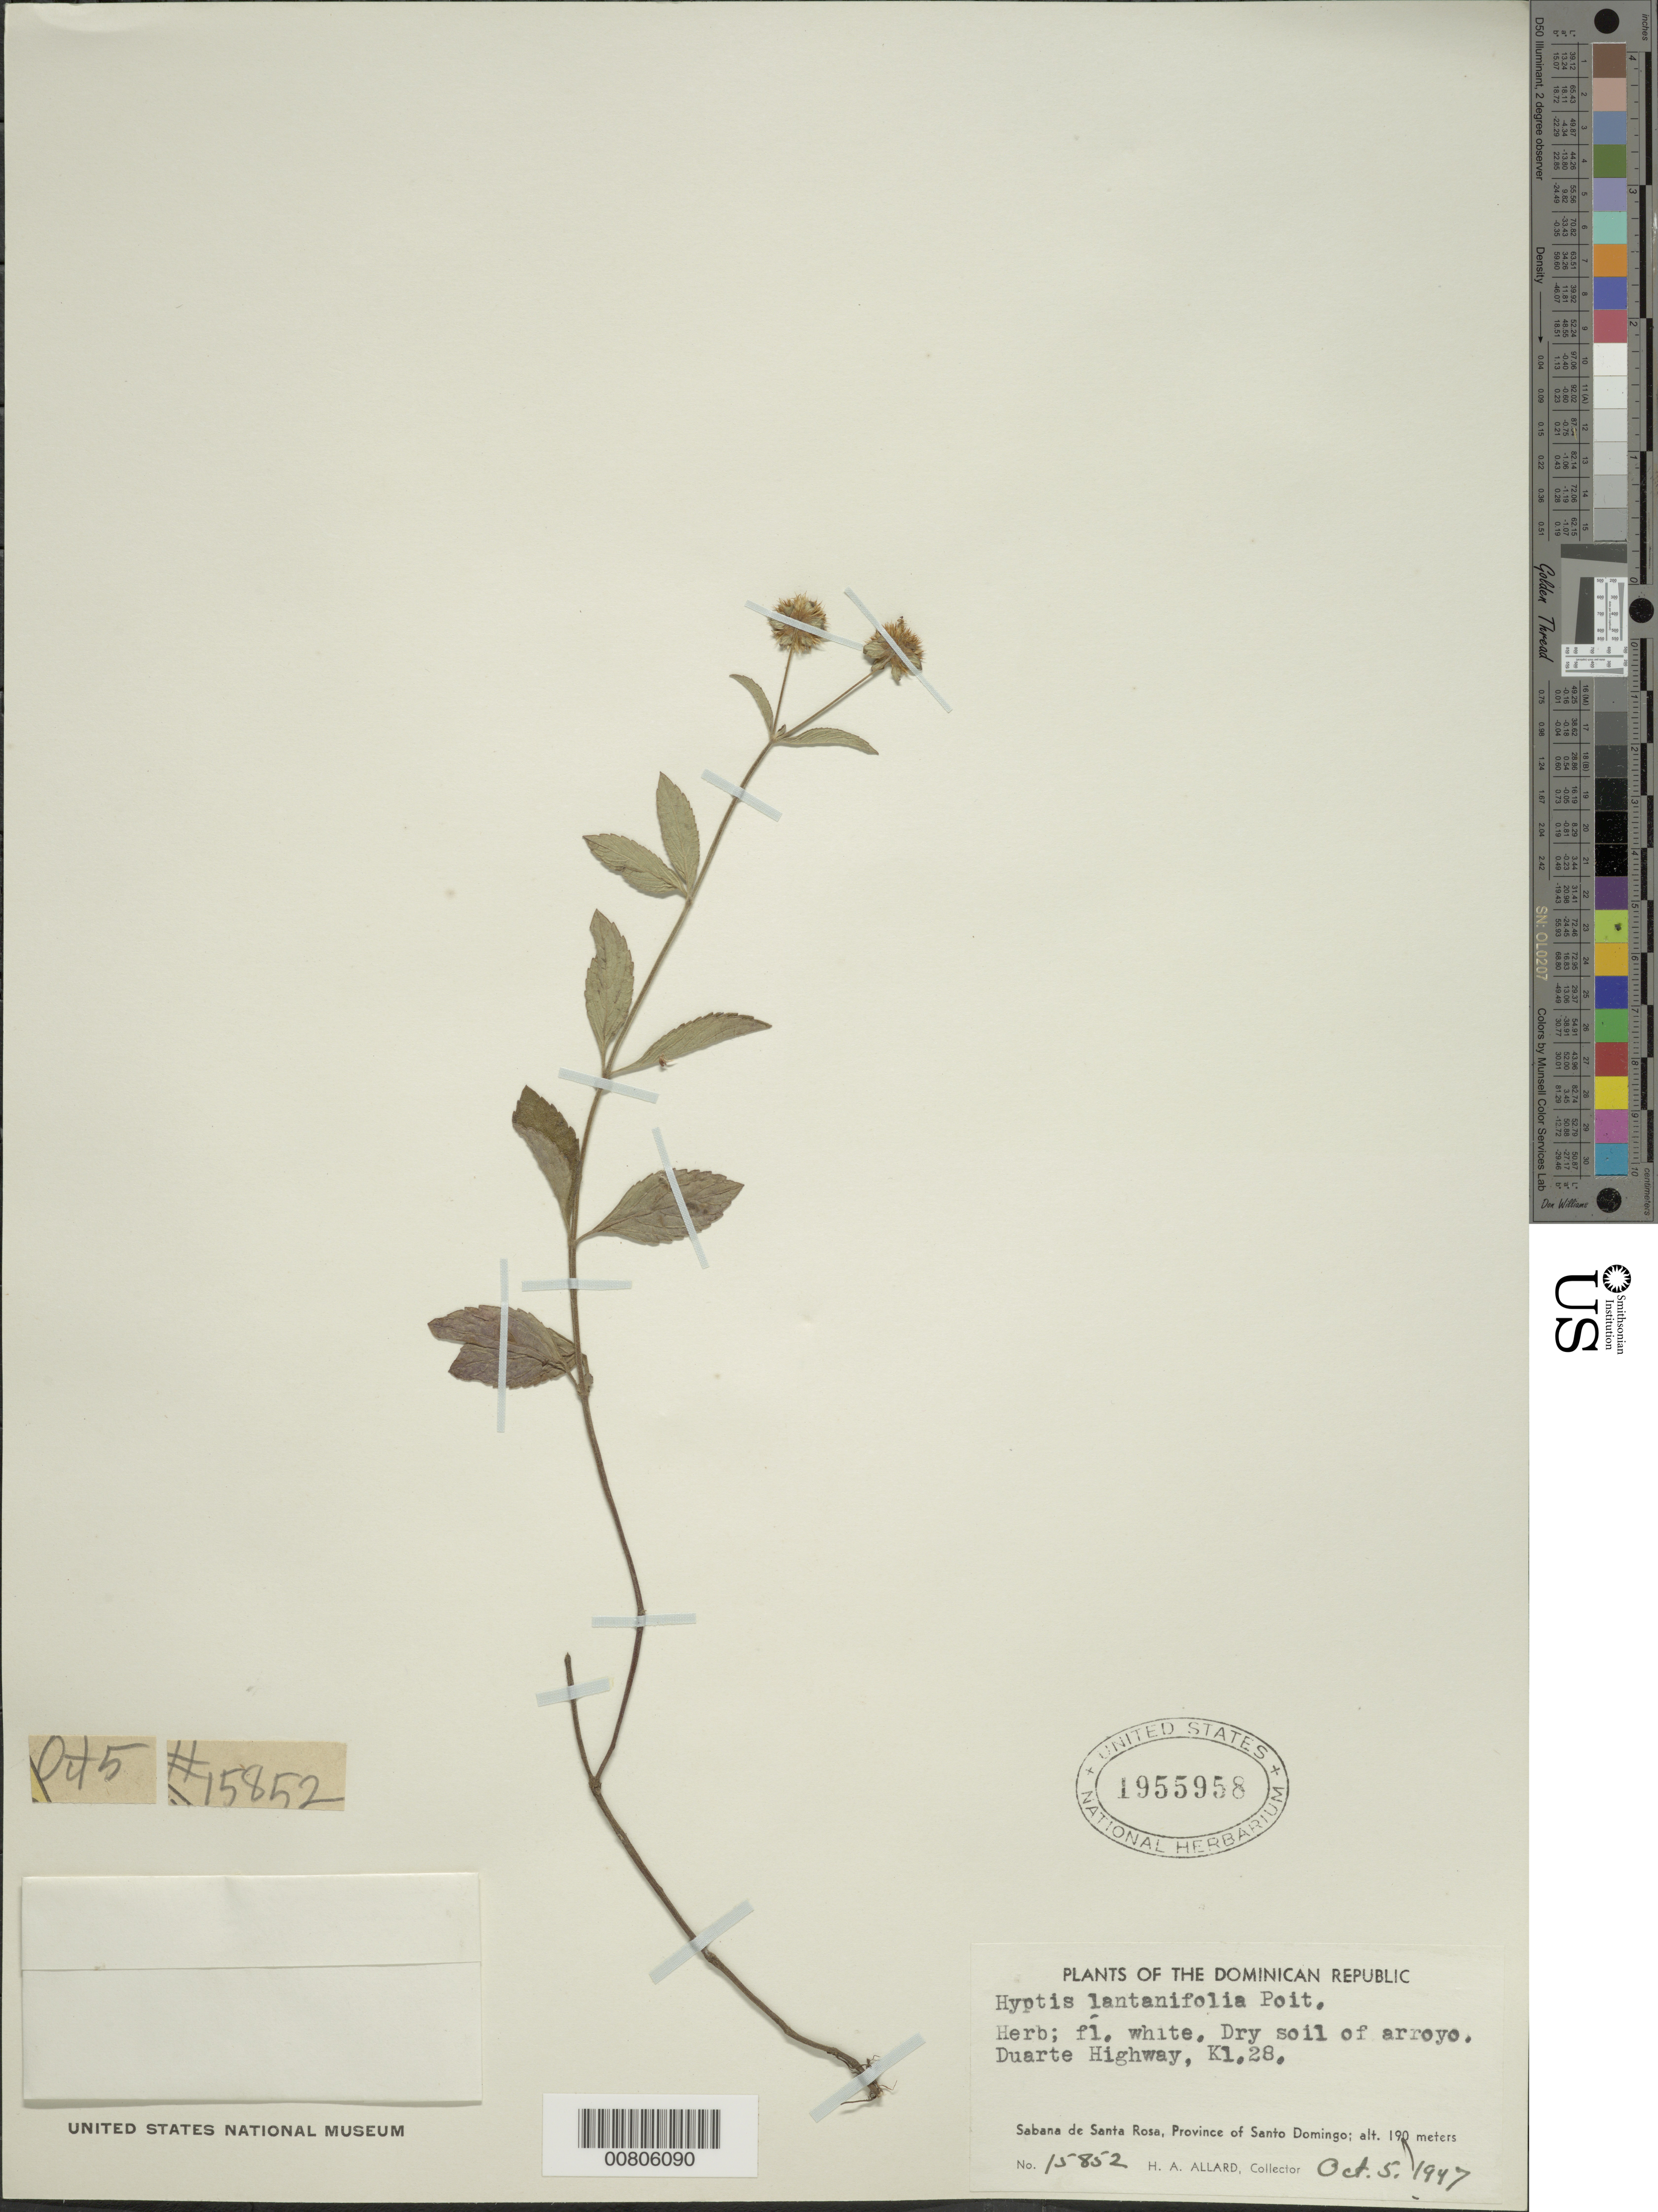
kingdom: Plantae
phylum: Tracheophyta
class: Magnoliopsida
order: Lamiales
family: Lamiaceae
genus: Hyptis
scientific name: Hyptis lantanifolia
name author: Poit.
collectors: H. A. Allard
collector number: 15852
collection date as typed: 05 Oct 1947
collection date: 1947-10-05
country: Dominican Republic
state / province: Distrito Nacional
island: Hispaniola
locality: Sabana de Santa Rosa, Duarte Highway, Kl. 28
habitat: Dry soil of arroyo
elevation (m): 190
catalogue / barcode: US 1955958